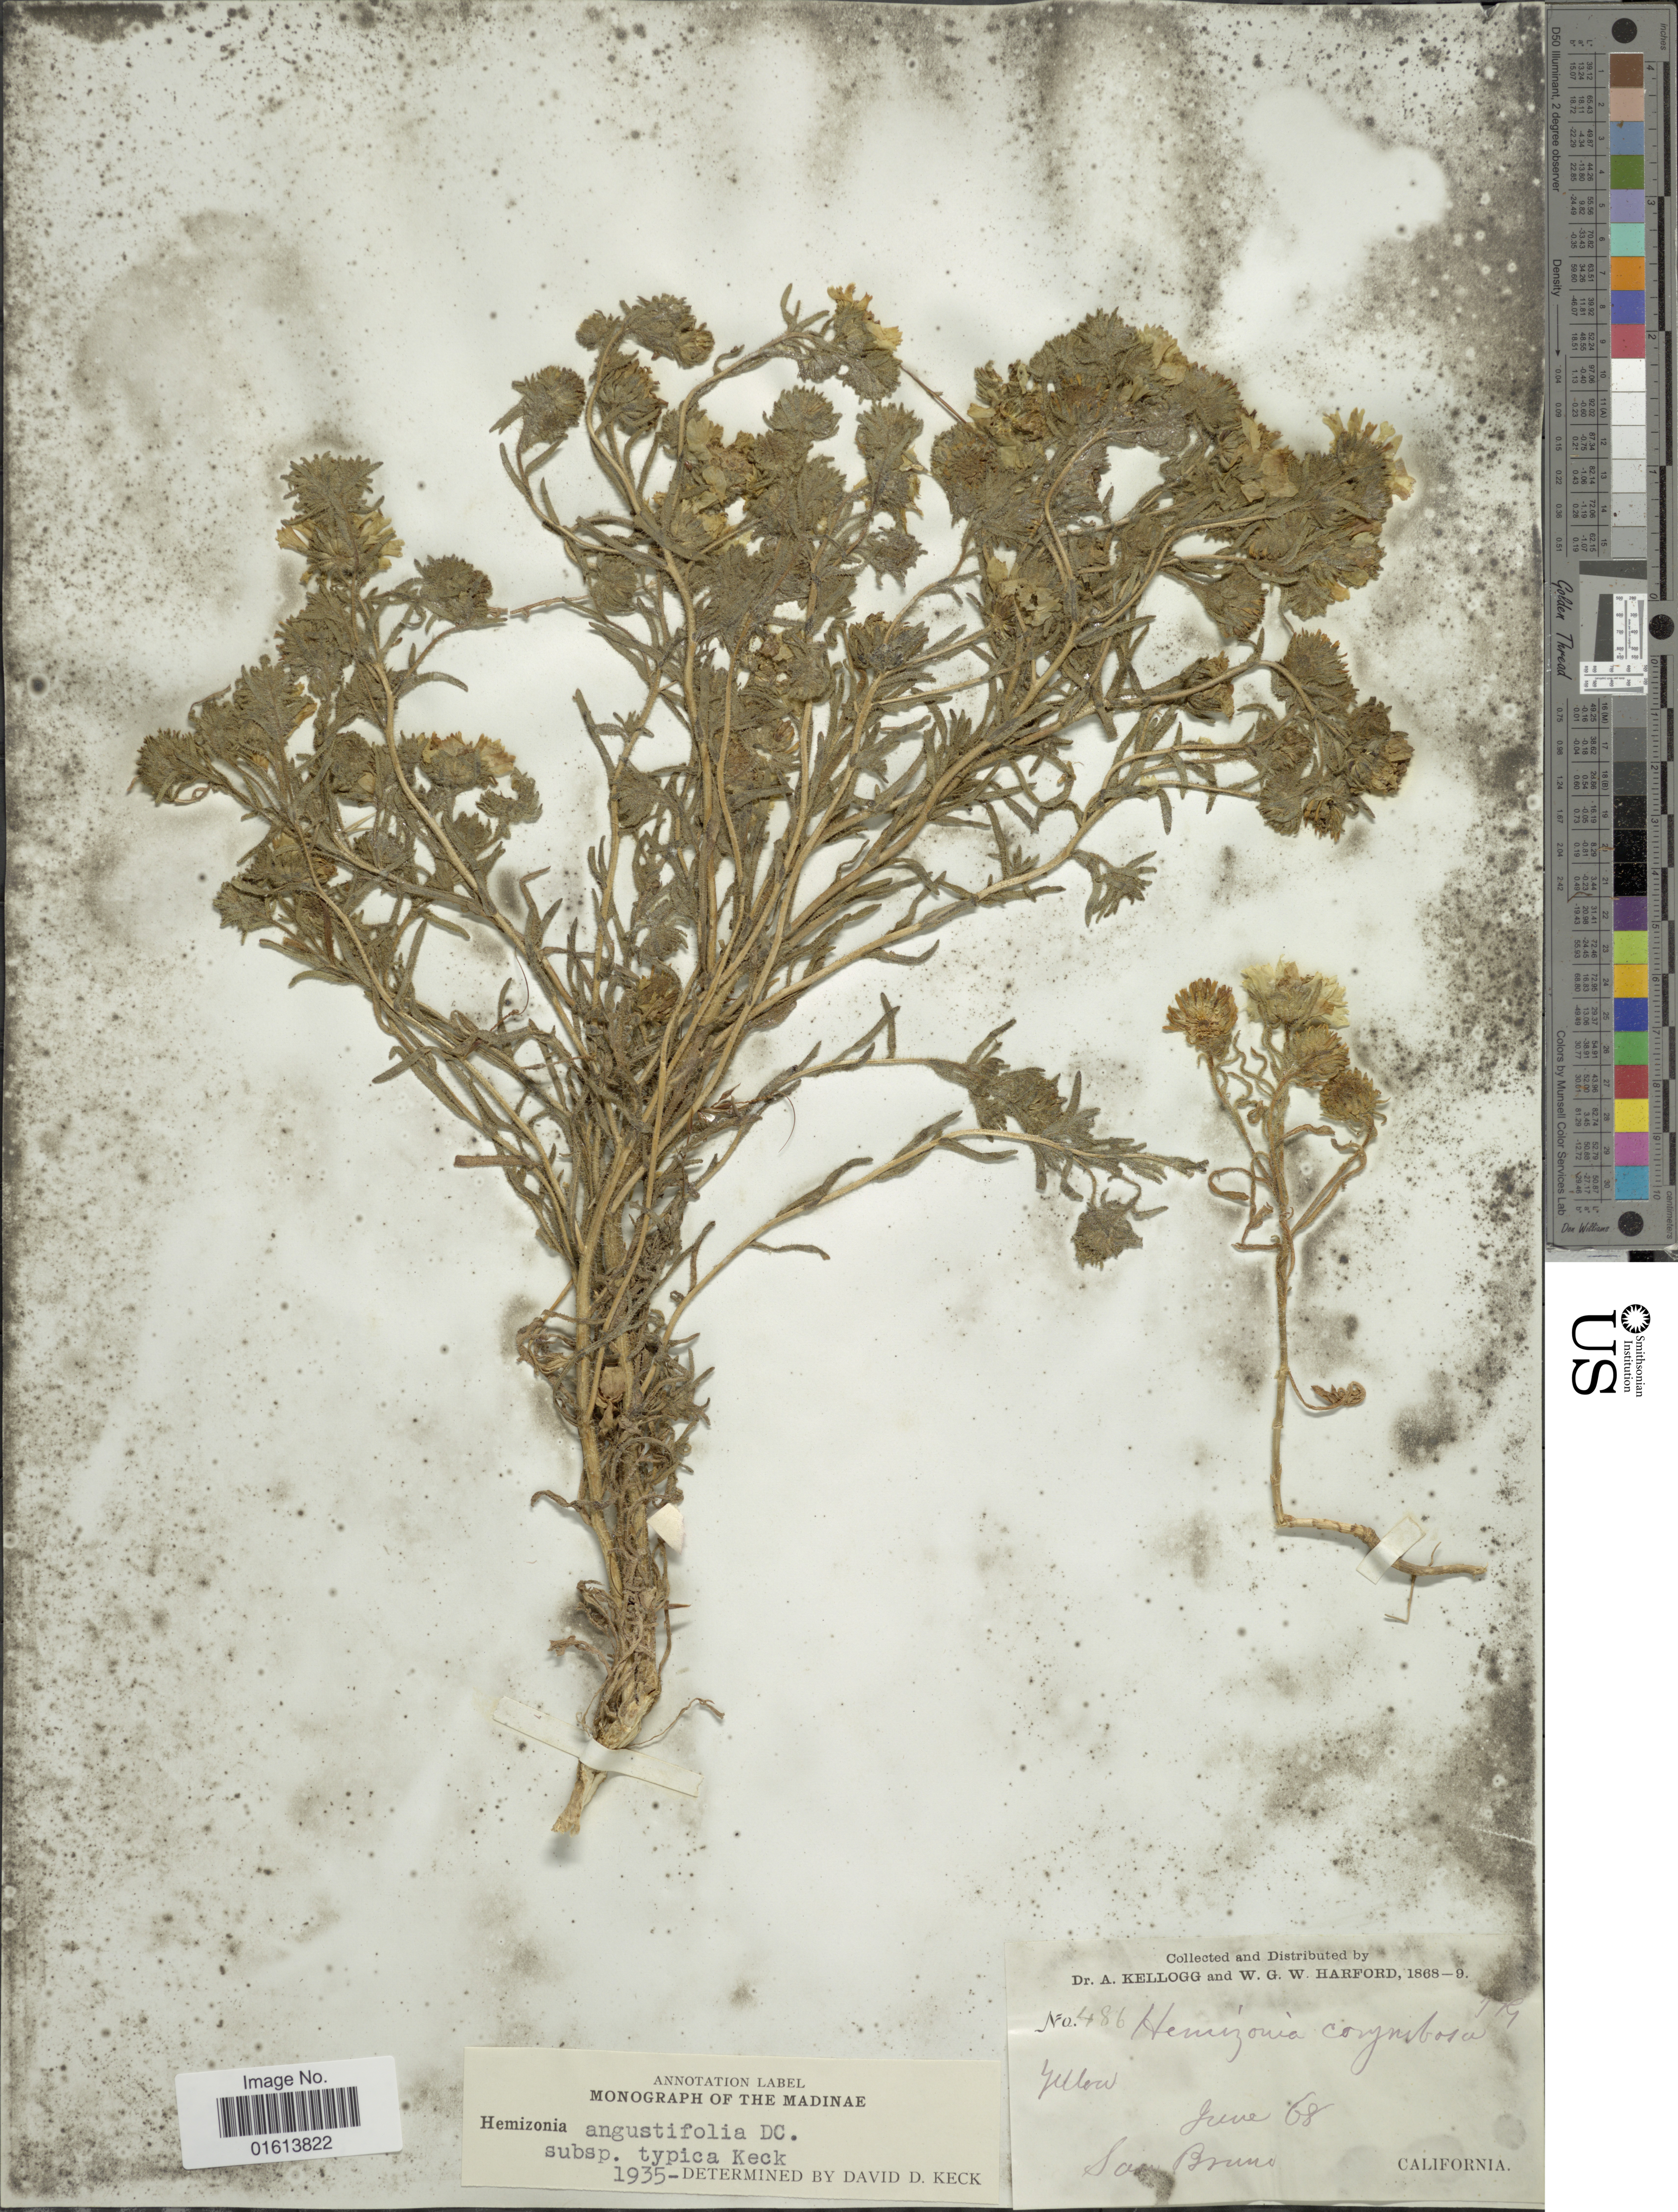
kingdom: Plantae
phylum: Tracheophyta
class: Magnoliopsida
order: Asterales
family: Asteraceae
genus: Deinandra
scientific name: Deinandra corymbosa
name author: (DC.) B.G. Baldwin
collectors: A. Kellog & W. G. W. Harford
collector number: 486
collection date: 1868/1869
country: United States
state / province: California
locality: San Bruno